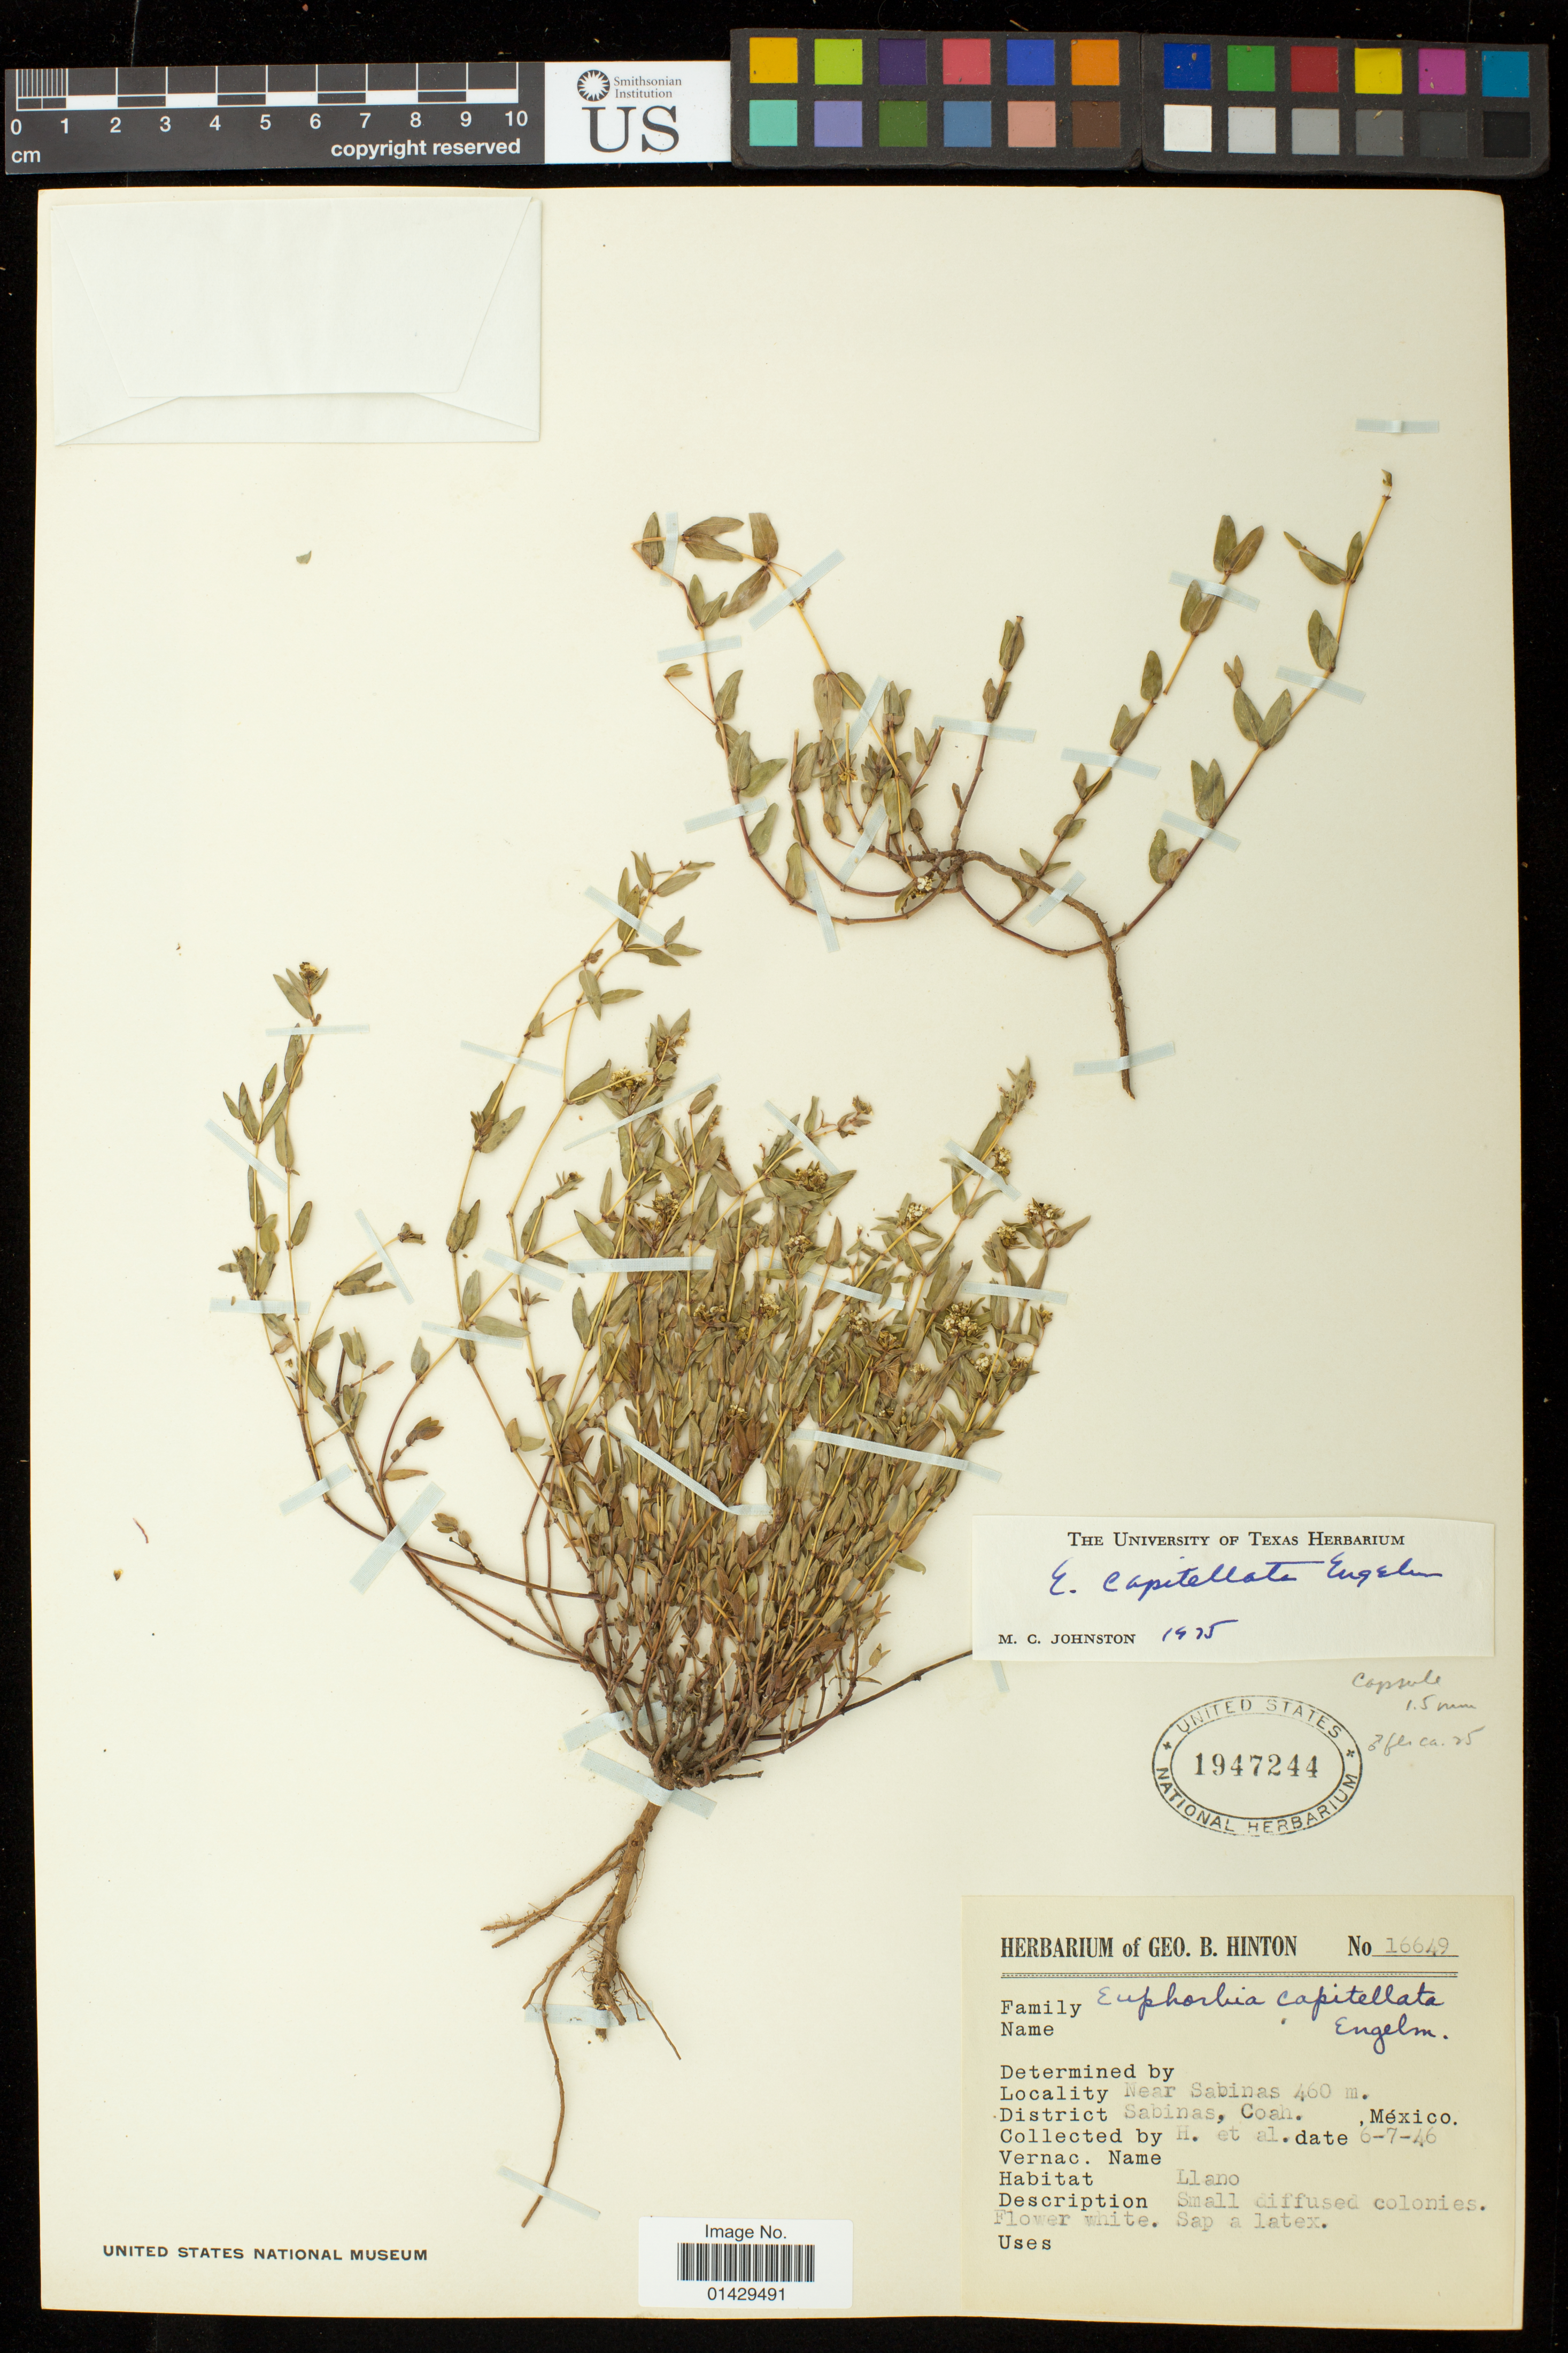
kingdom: Plantae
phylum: Tracheophyta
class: Magnoliopsida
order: Malpighiales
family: Euphorbiaceae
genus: Euphorbia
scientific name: Euphorbia capitellata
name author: Engelm. in Emory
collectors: G. B. Hinton & et al.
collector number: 16649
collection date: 1946-06-07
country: Mexico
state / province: Coahuila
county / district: Sabinas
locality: Near Sabinas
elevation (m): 460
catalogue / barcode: US 1947244